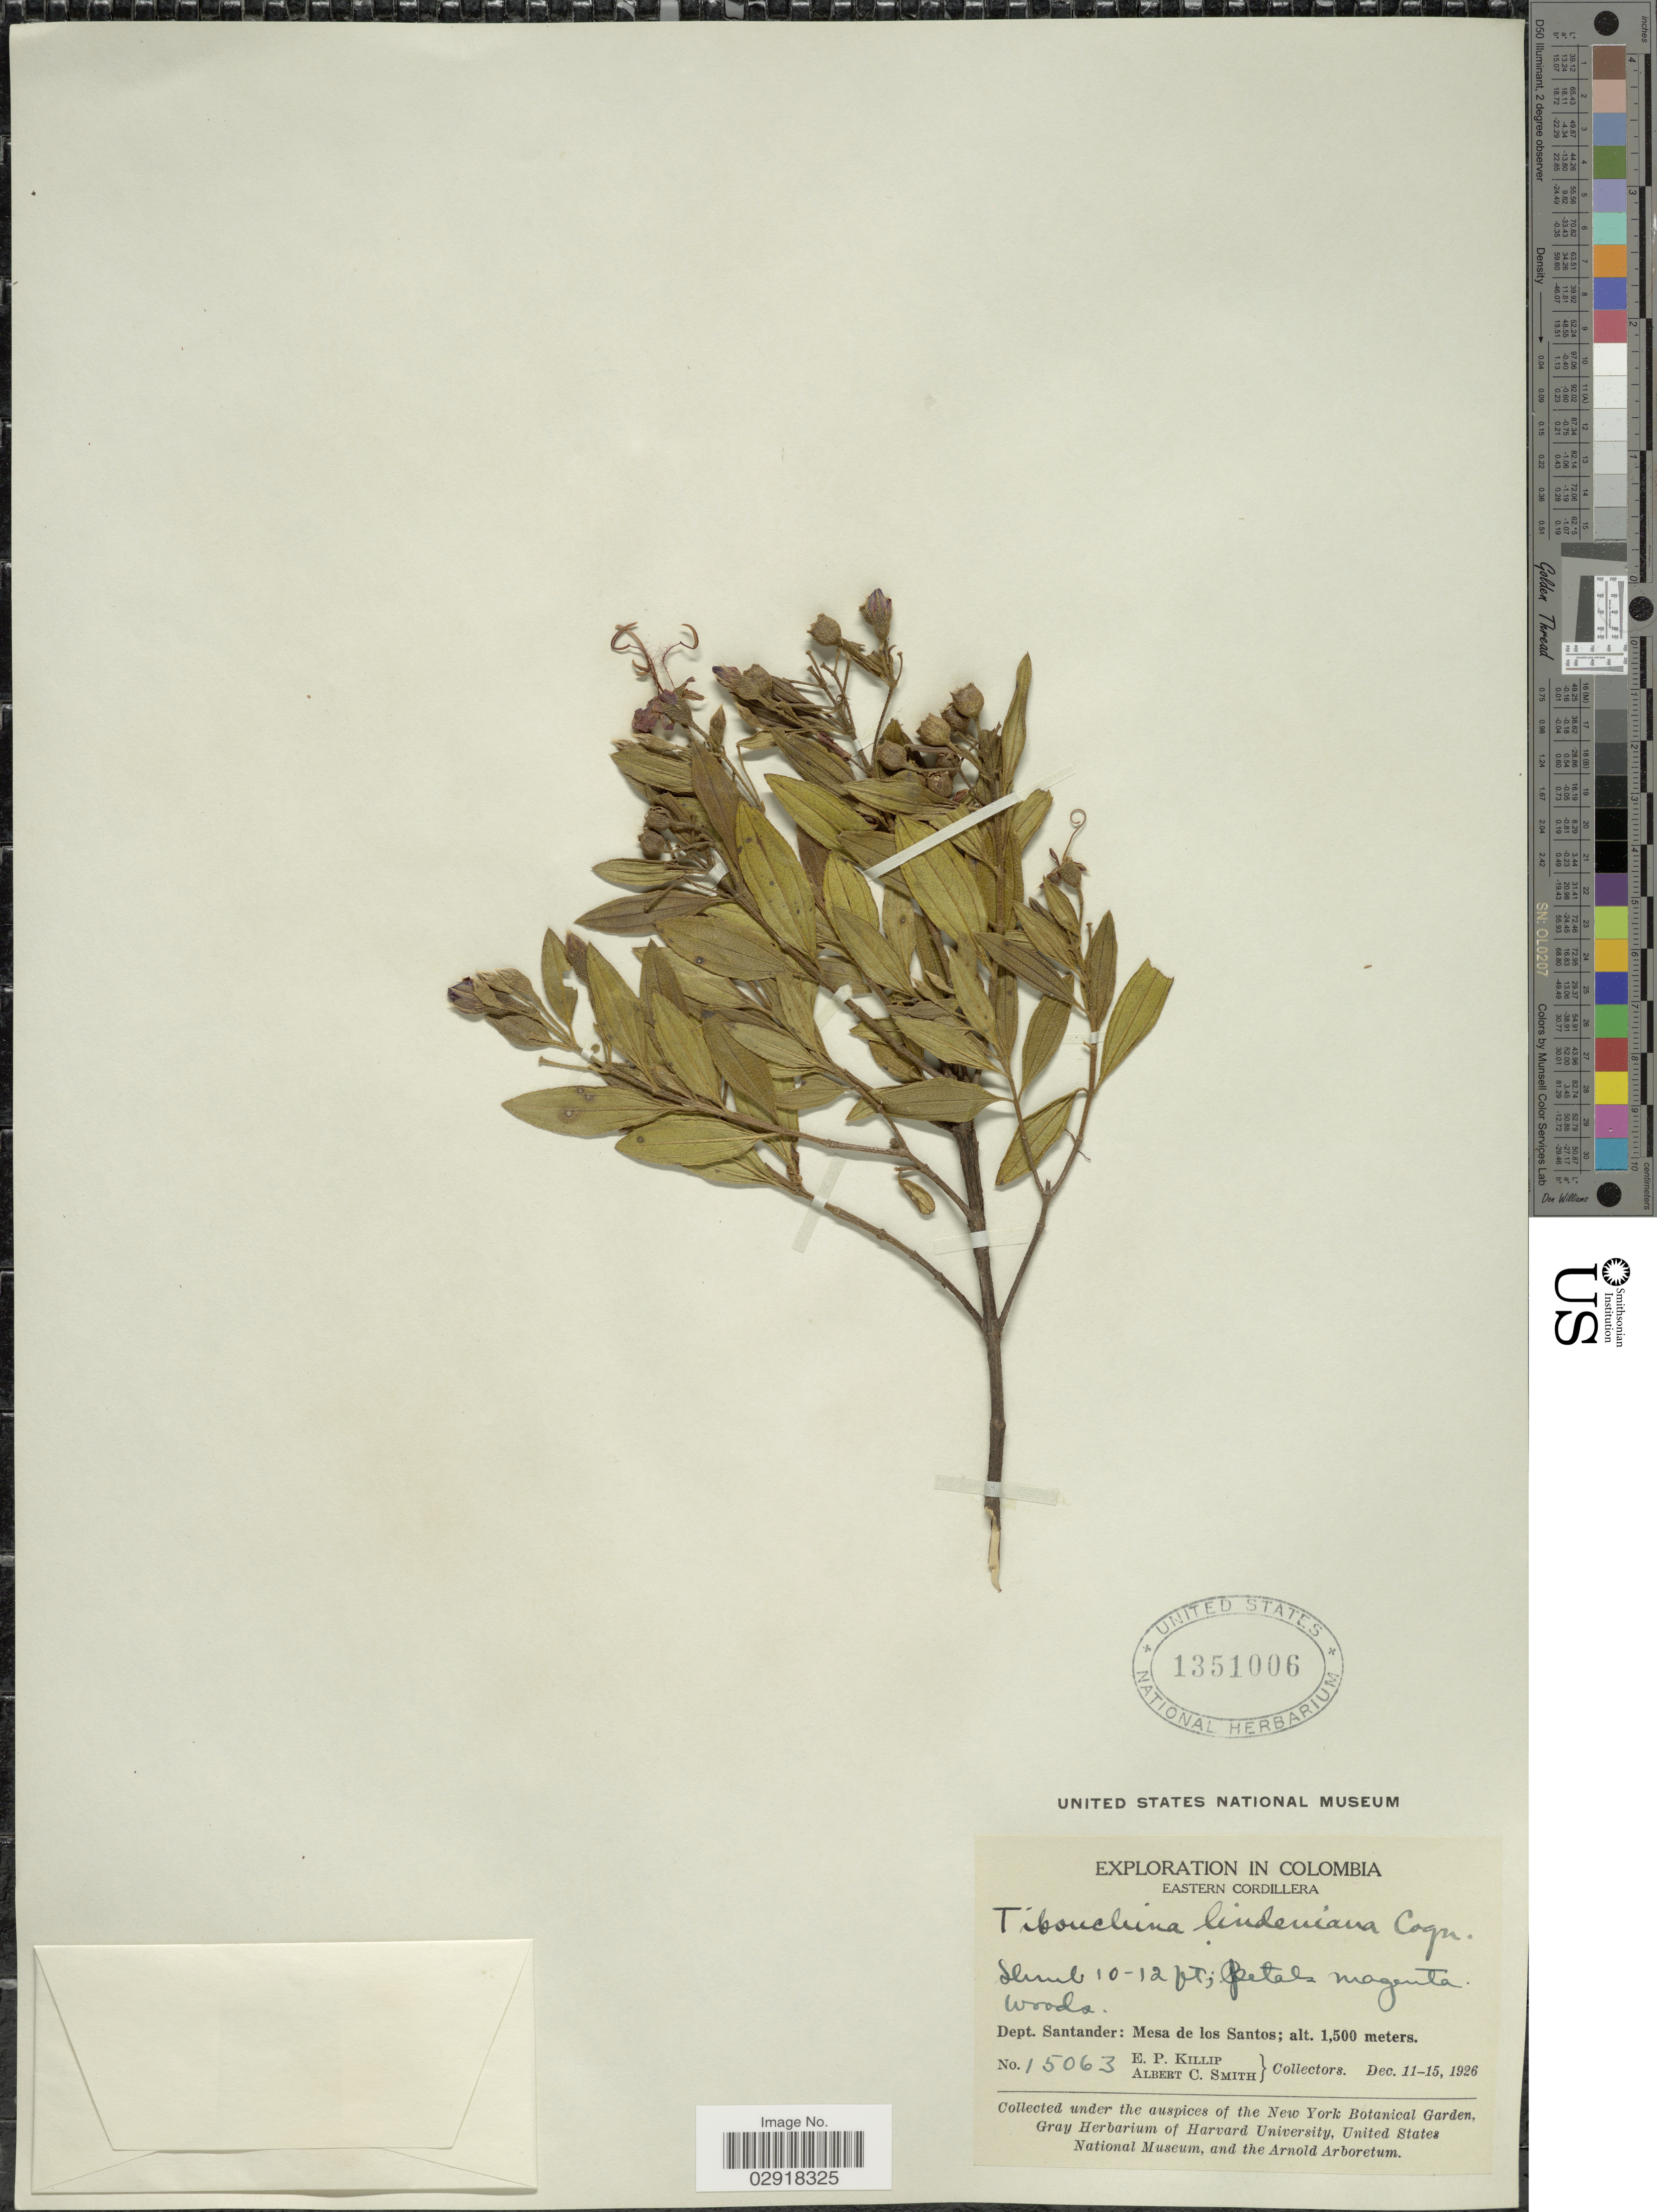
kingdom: Plantae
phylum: Tracheophyta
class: Magnoliopsida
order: Myrtales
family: Melastomataceae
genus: Pleroma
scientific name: Pleroma martiale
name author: (Cham.) Triana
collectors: E. P. Killip & A. C. Smith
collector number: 15063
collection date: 1926-12-11/1926-12-15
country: Colombia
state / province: Santander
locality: Eastern Cordillera, Dept. Santander, Mesa de los Santos.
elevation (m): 1500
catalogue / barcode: US 1351006